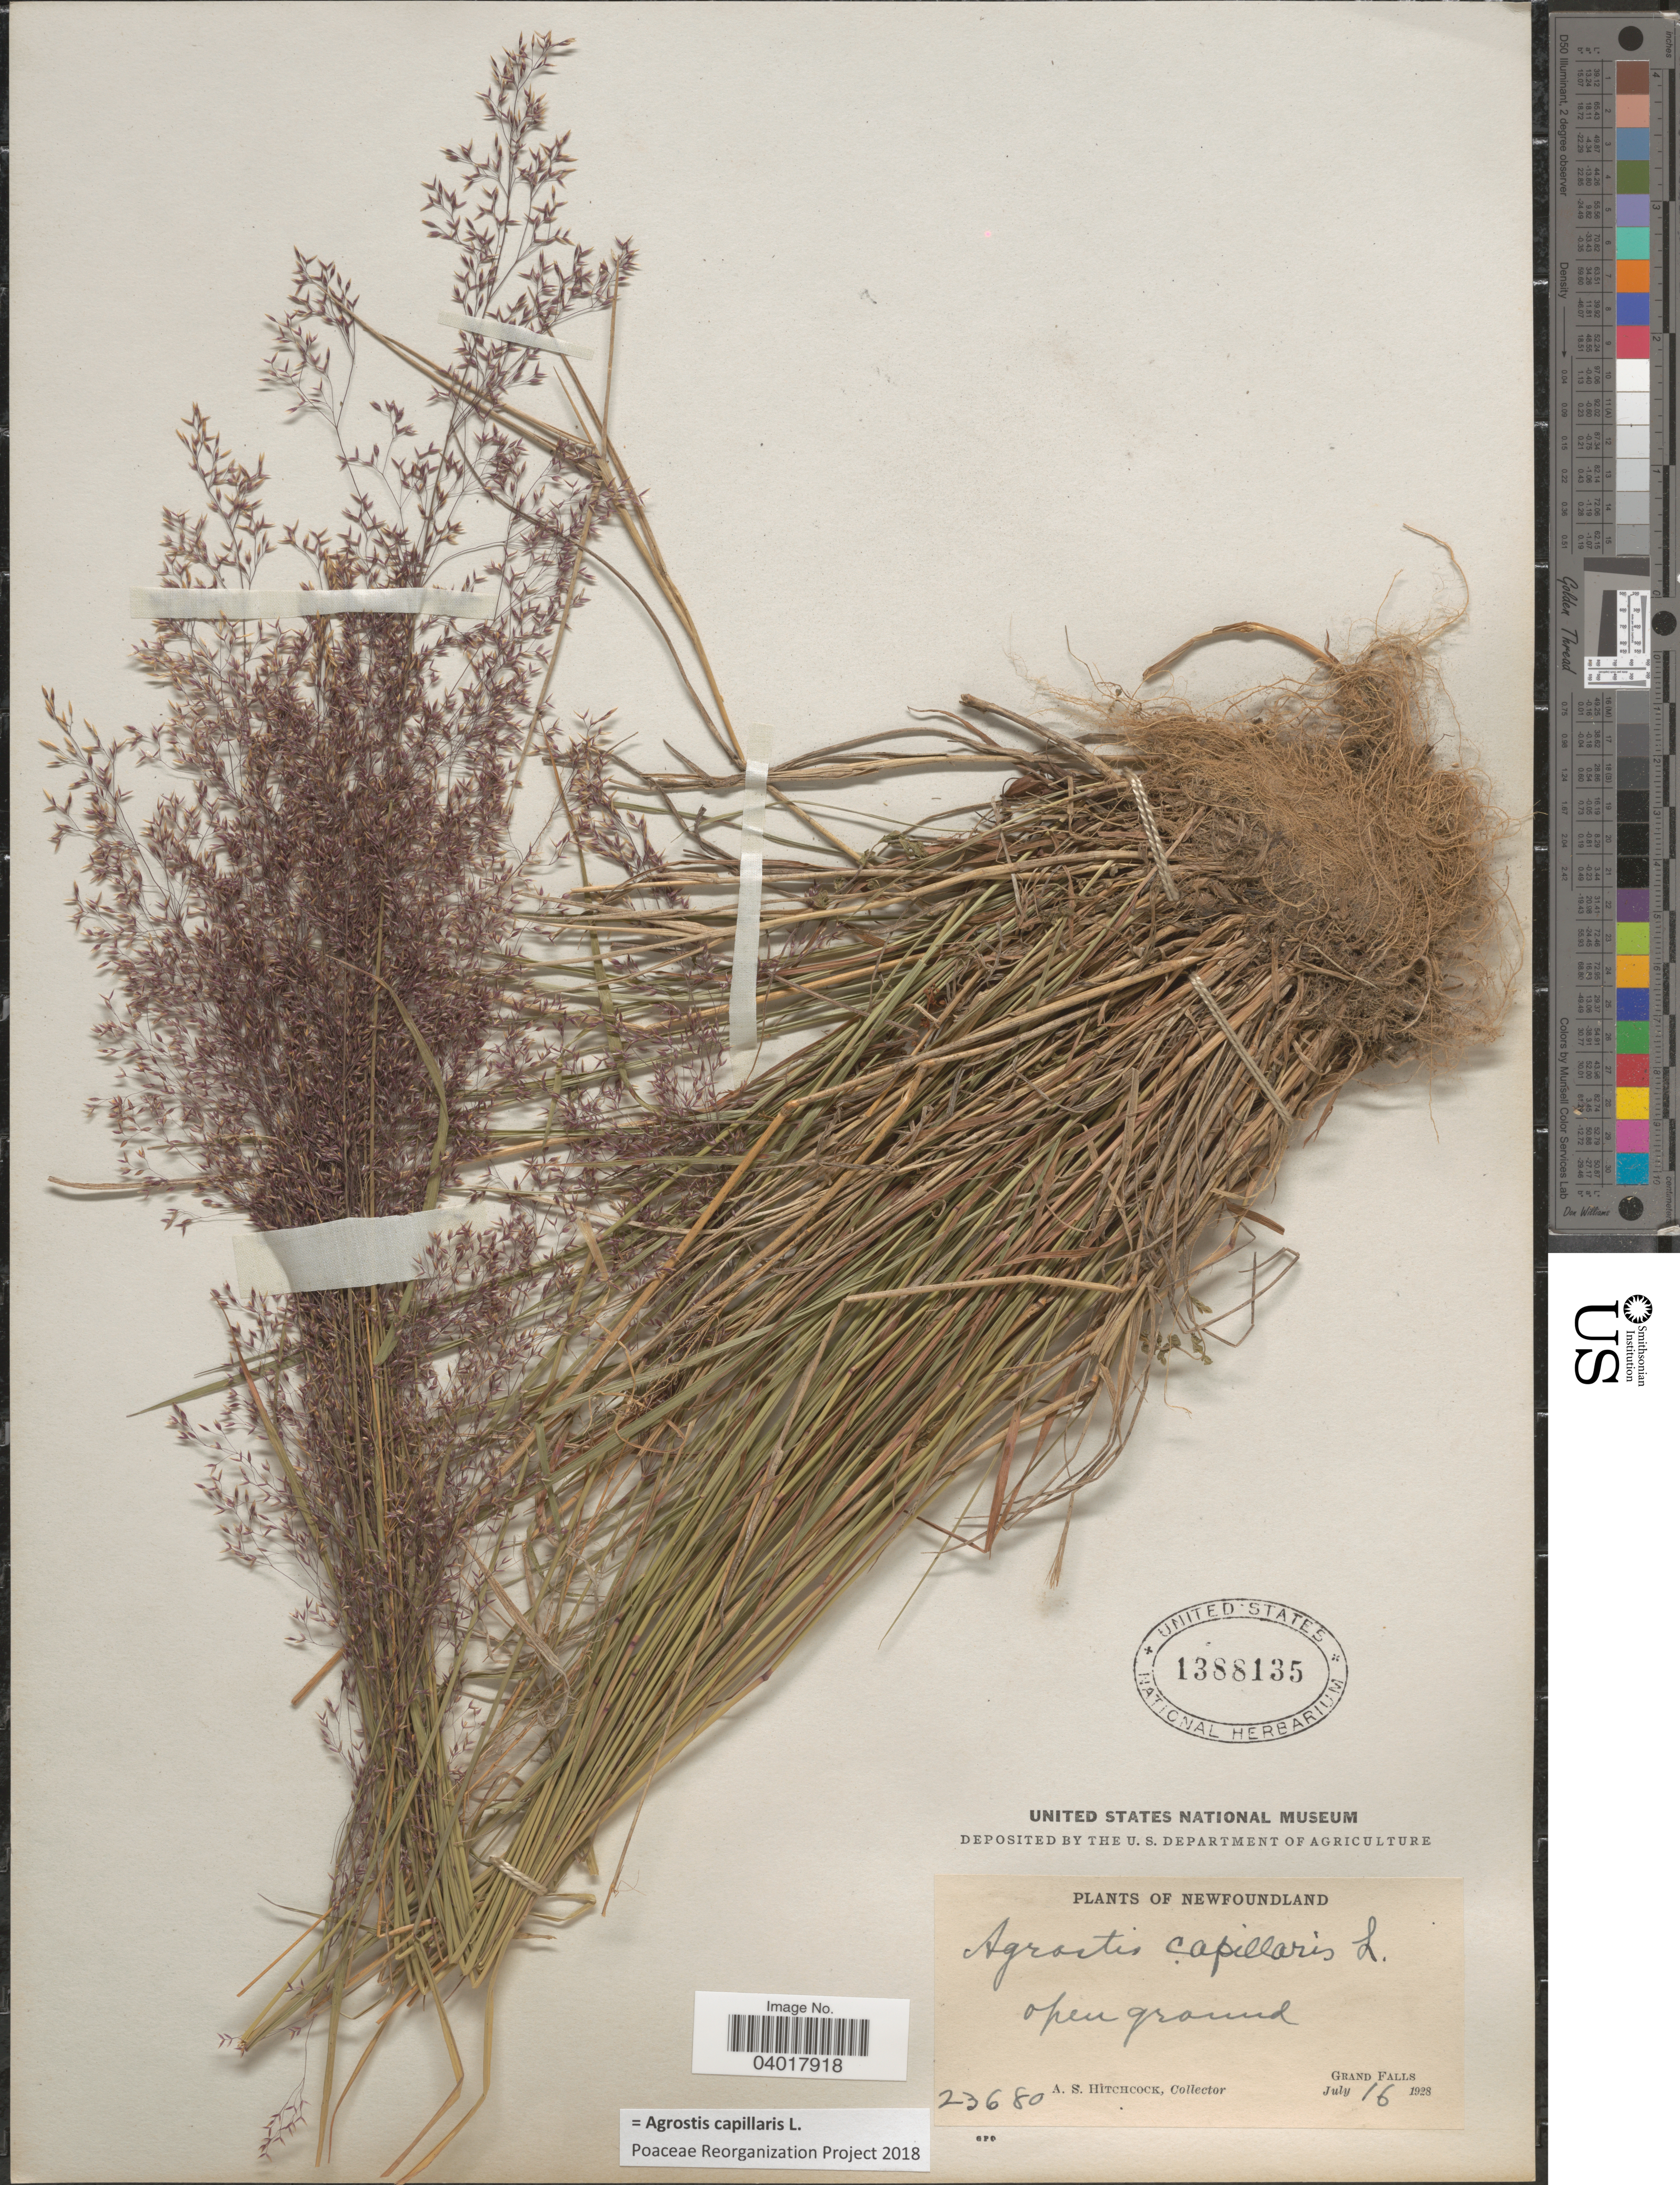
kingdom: Plantae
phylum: Tracheophyta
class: Liliopsida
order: Poales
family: Poaceae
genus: Agrostis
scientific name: Agrostis capillaris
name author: L.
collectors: A. S. Hitchcock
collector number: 23680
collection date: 1928-07-16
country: Canada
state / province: Newfoundland and Labrador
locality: Grand Falls.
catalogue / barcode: US 1388135